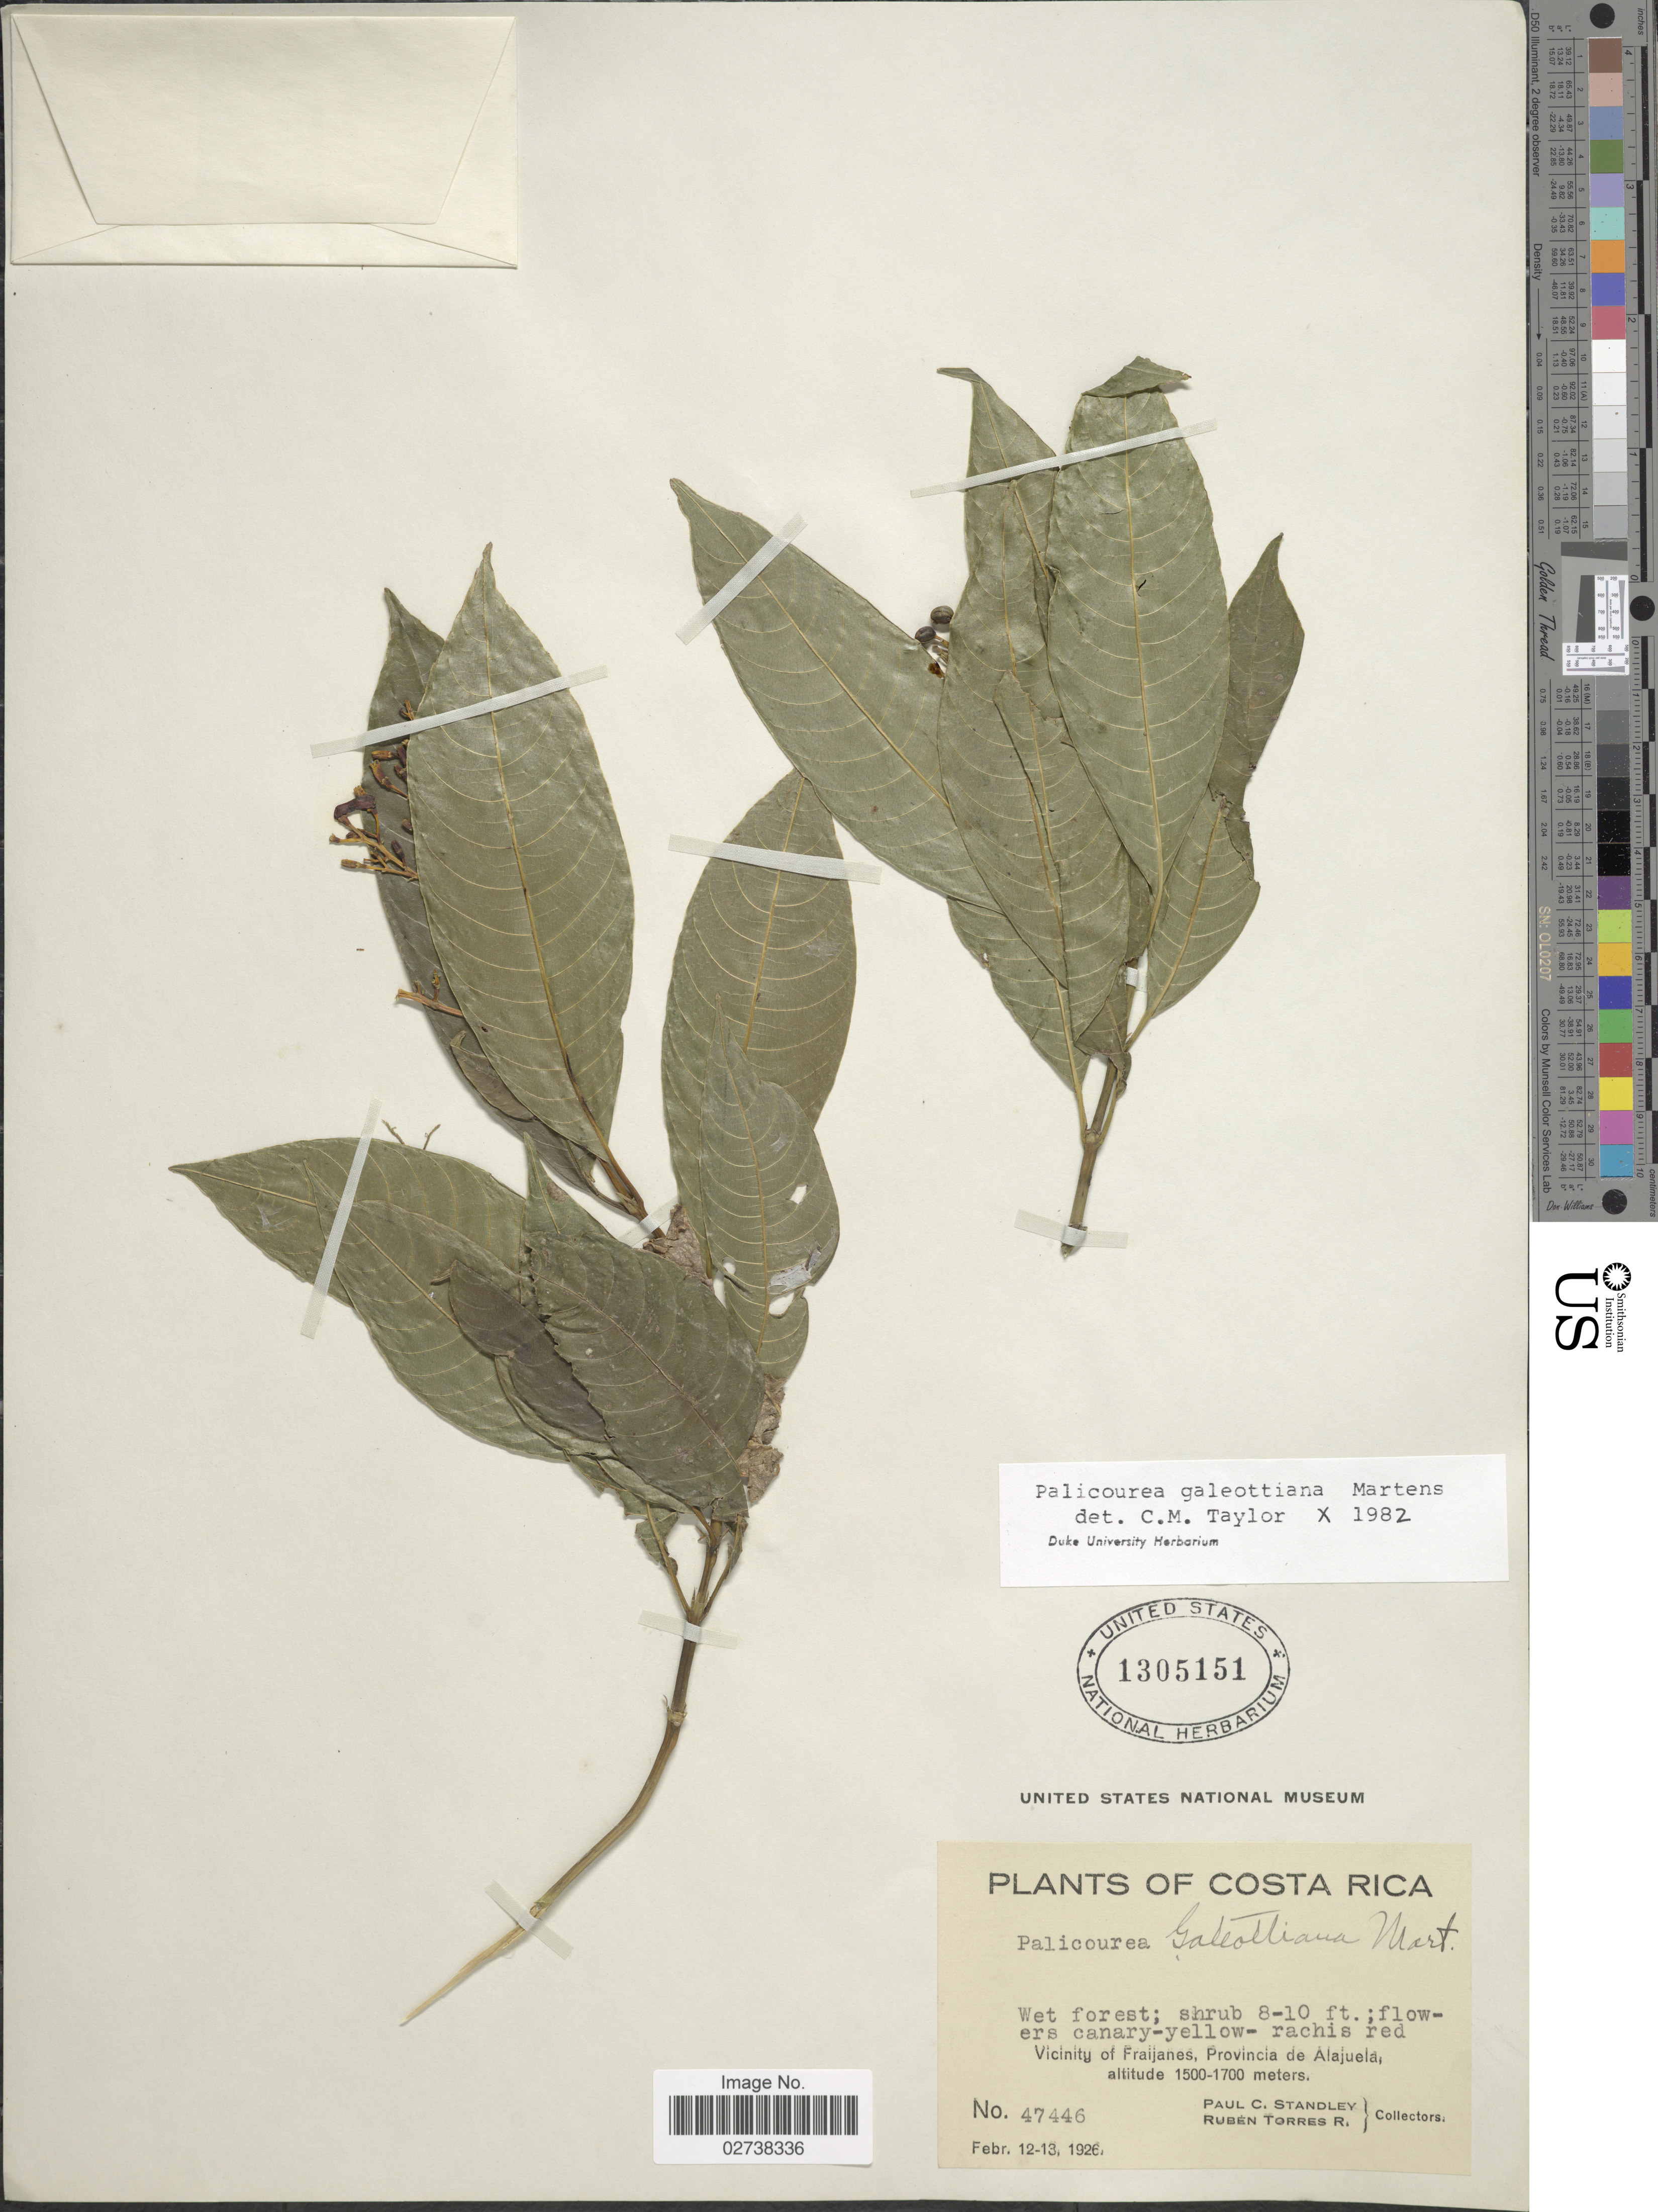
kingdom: Plantae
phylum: Tracheophyta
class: Magnoliopsida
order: Gentianales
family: Rubiaceae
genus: Palicourea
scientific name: Palicourea galeottiana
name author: M. Martens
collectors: P. C. Standley & R. Torres Rojas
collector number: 47446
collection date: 1926-02-12/1926-02-13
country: Costa Rica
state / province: Alajuela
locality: Vicinity of Fraijanes, Provincia de Alajuela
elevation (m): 1500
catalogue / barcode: US 1305151